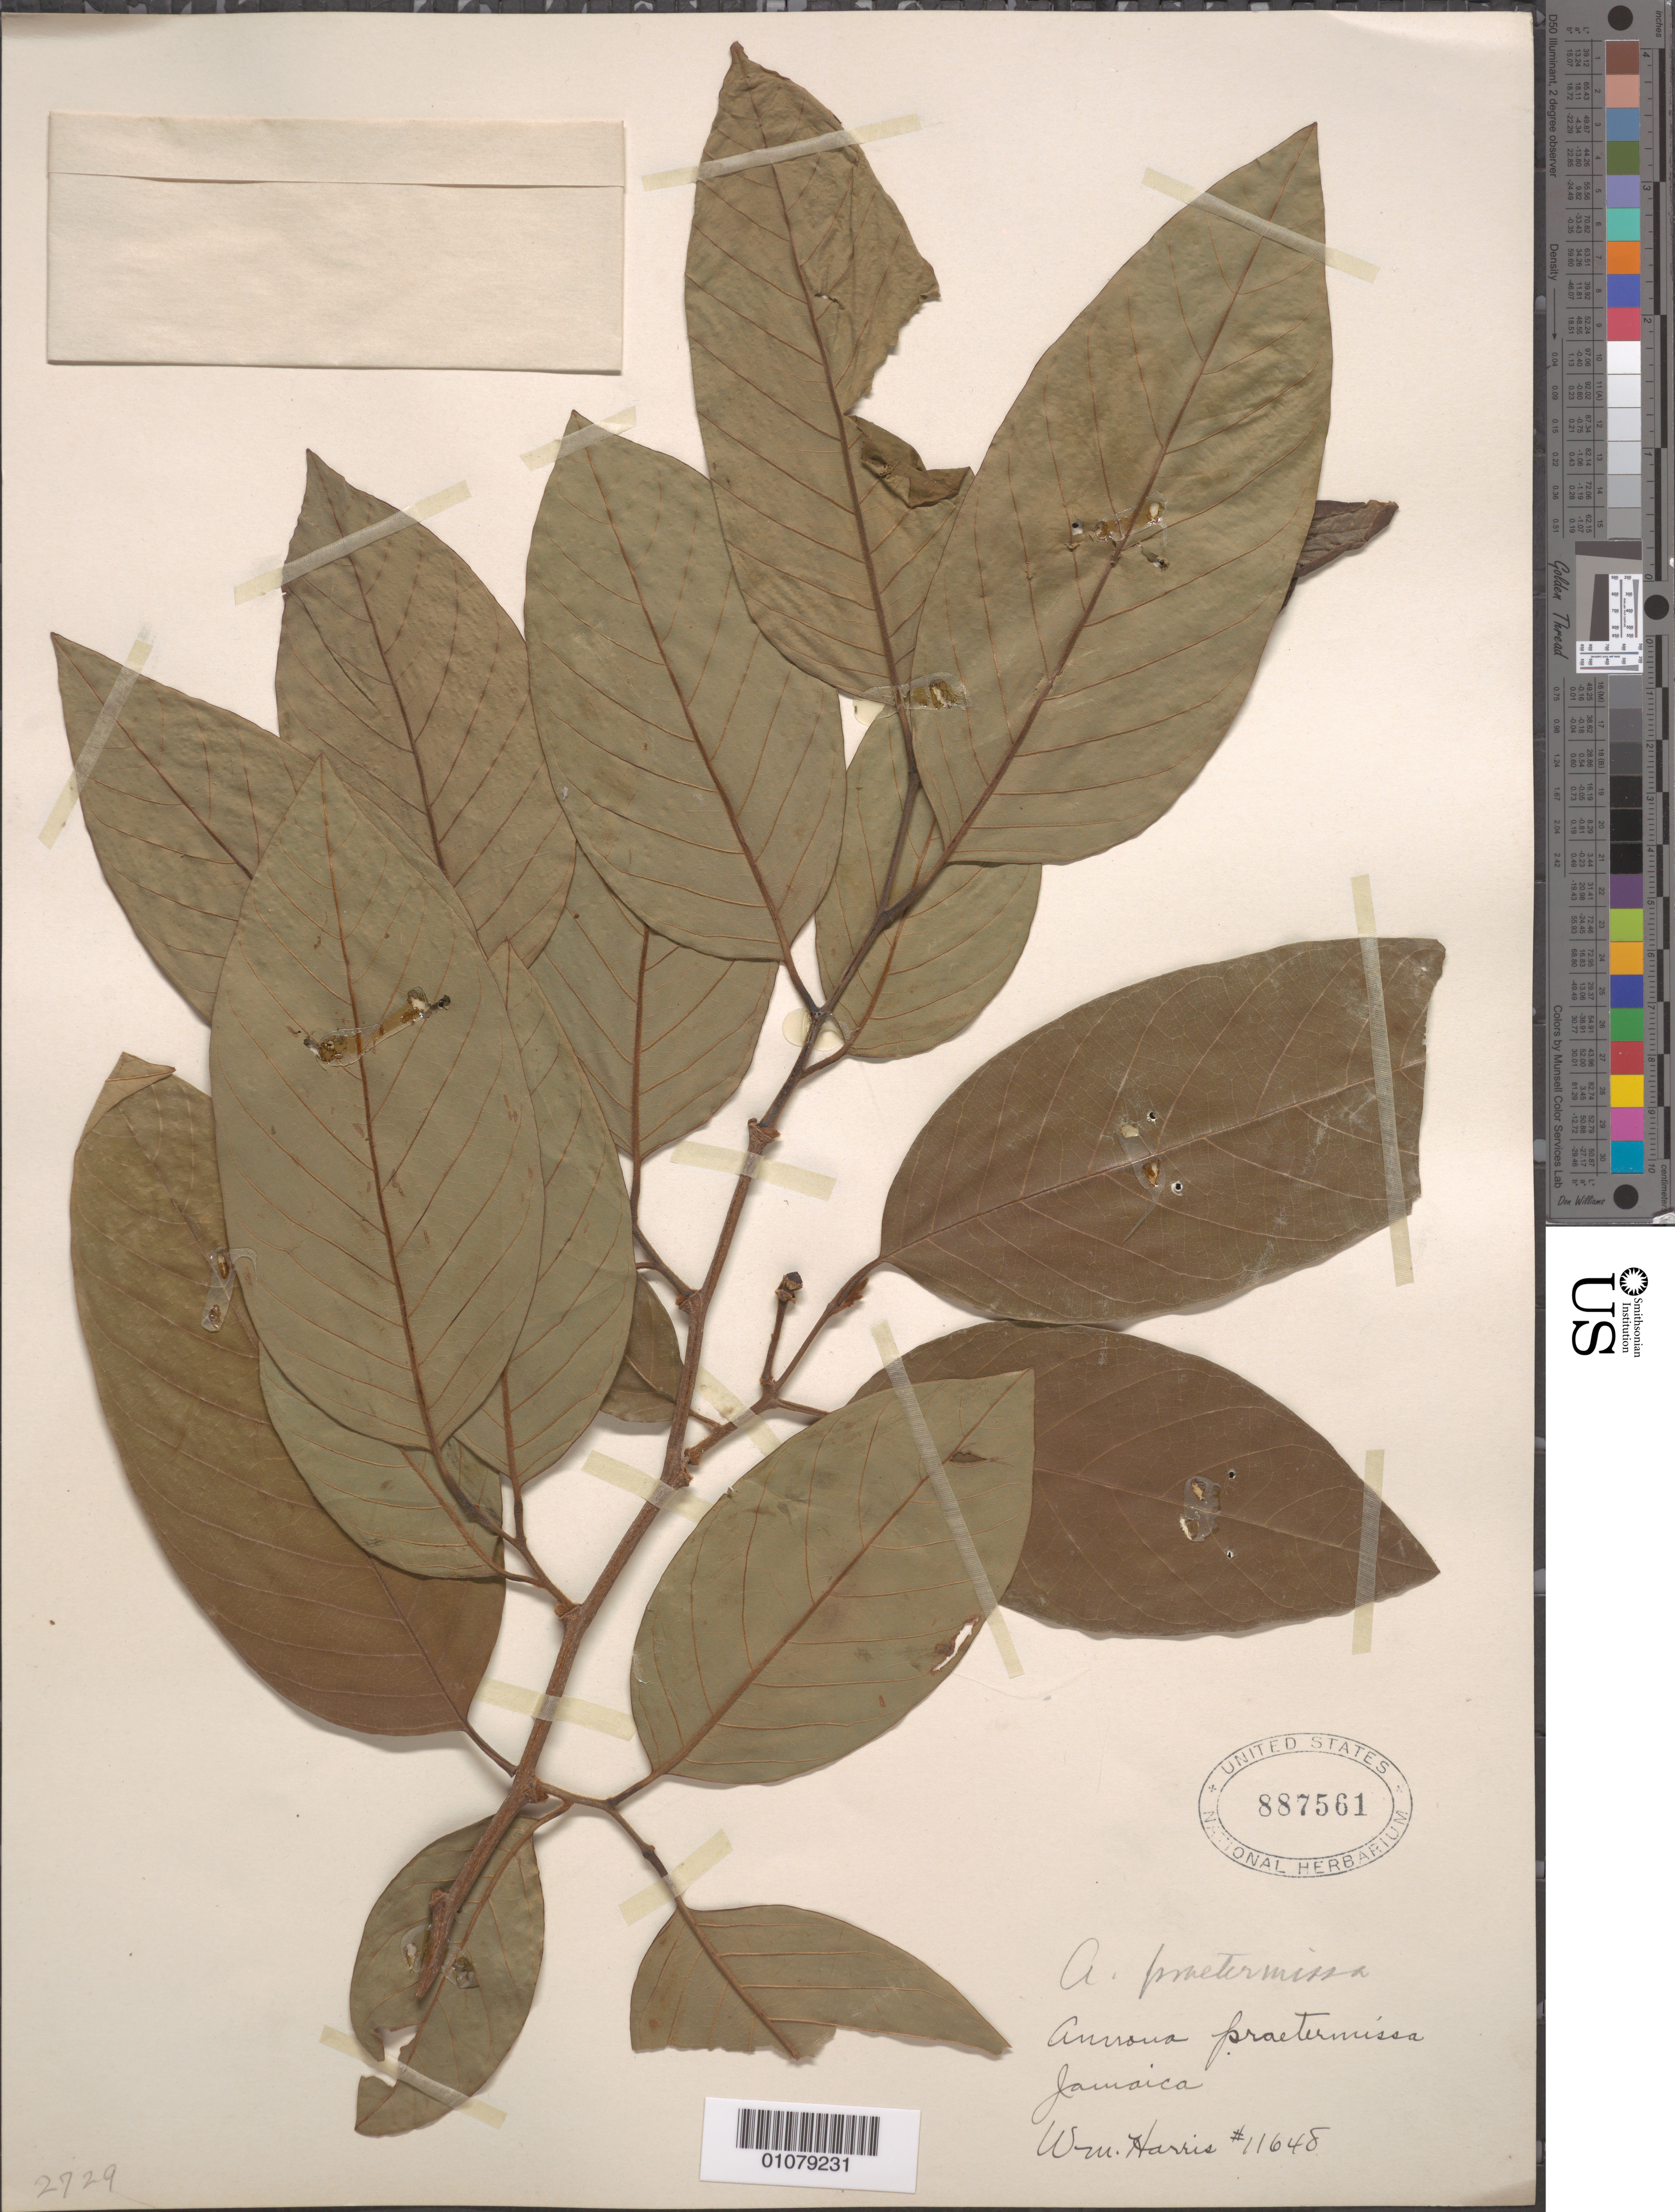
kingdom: Plantae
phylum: Tracheophyta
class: Magnoliopsida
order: Magnoliales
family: Annonaceae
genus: Annona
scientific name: Annona praetermissa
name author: Fawc. & Rendle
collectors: W. Harris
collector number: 11648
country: Jamaica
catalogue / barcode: US 887561